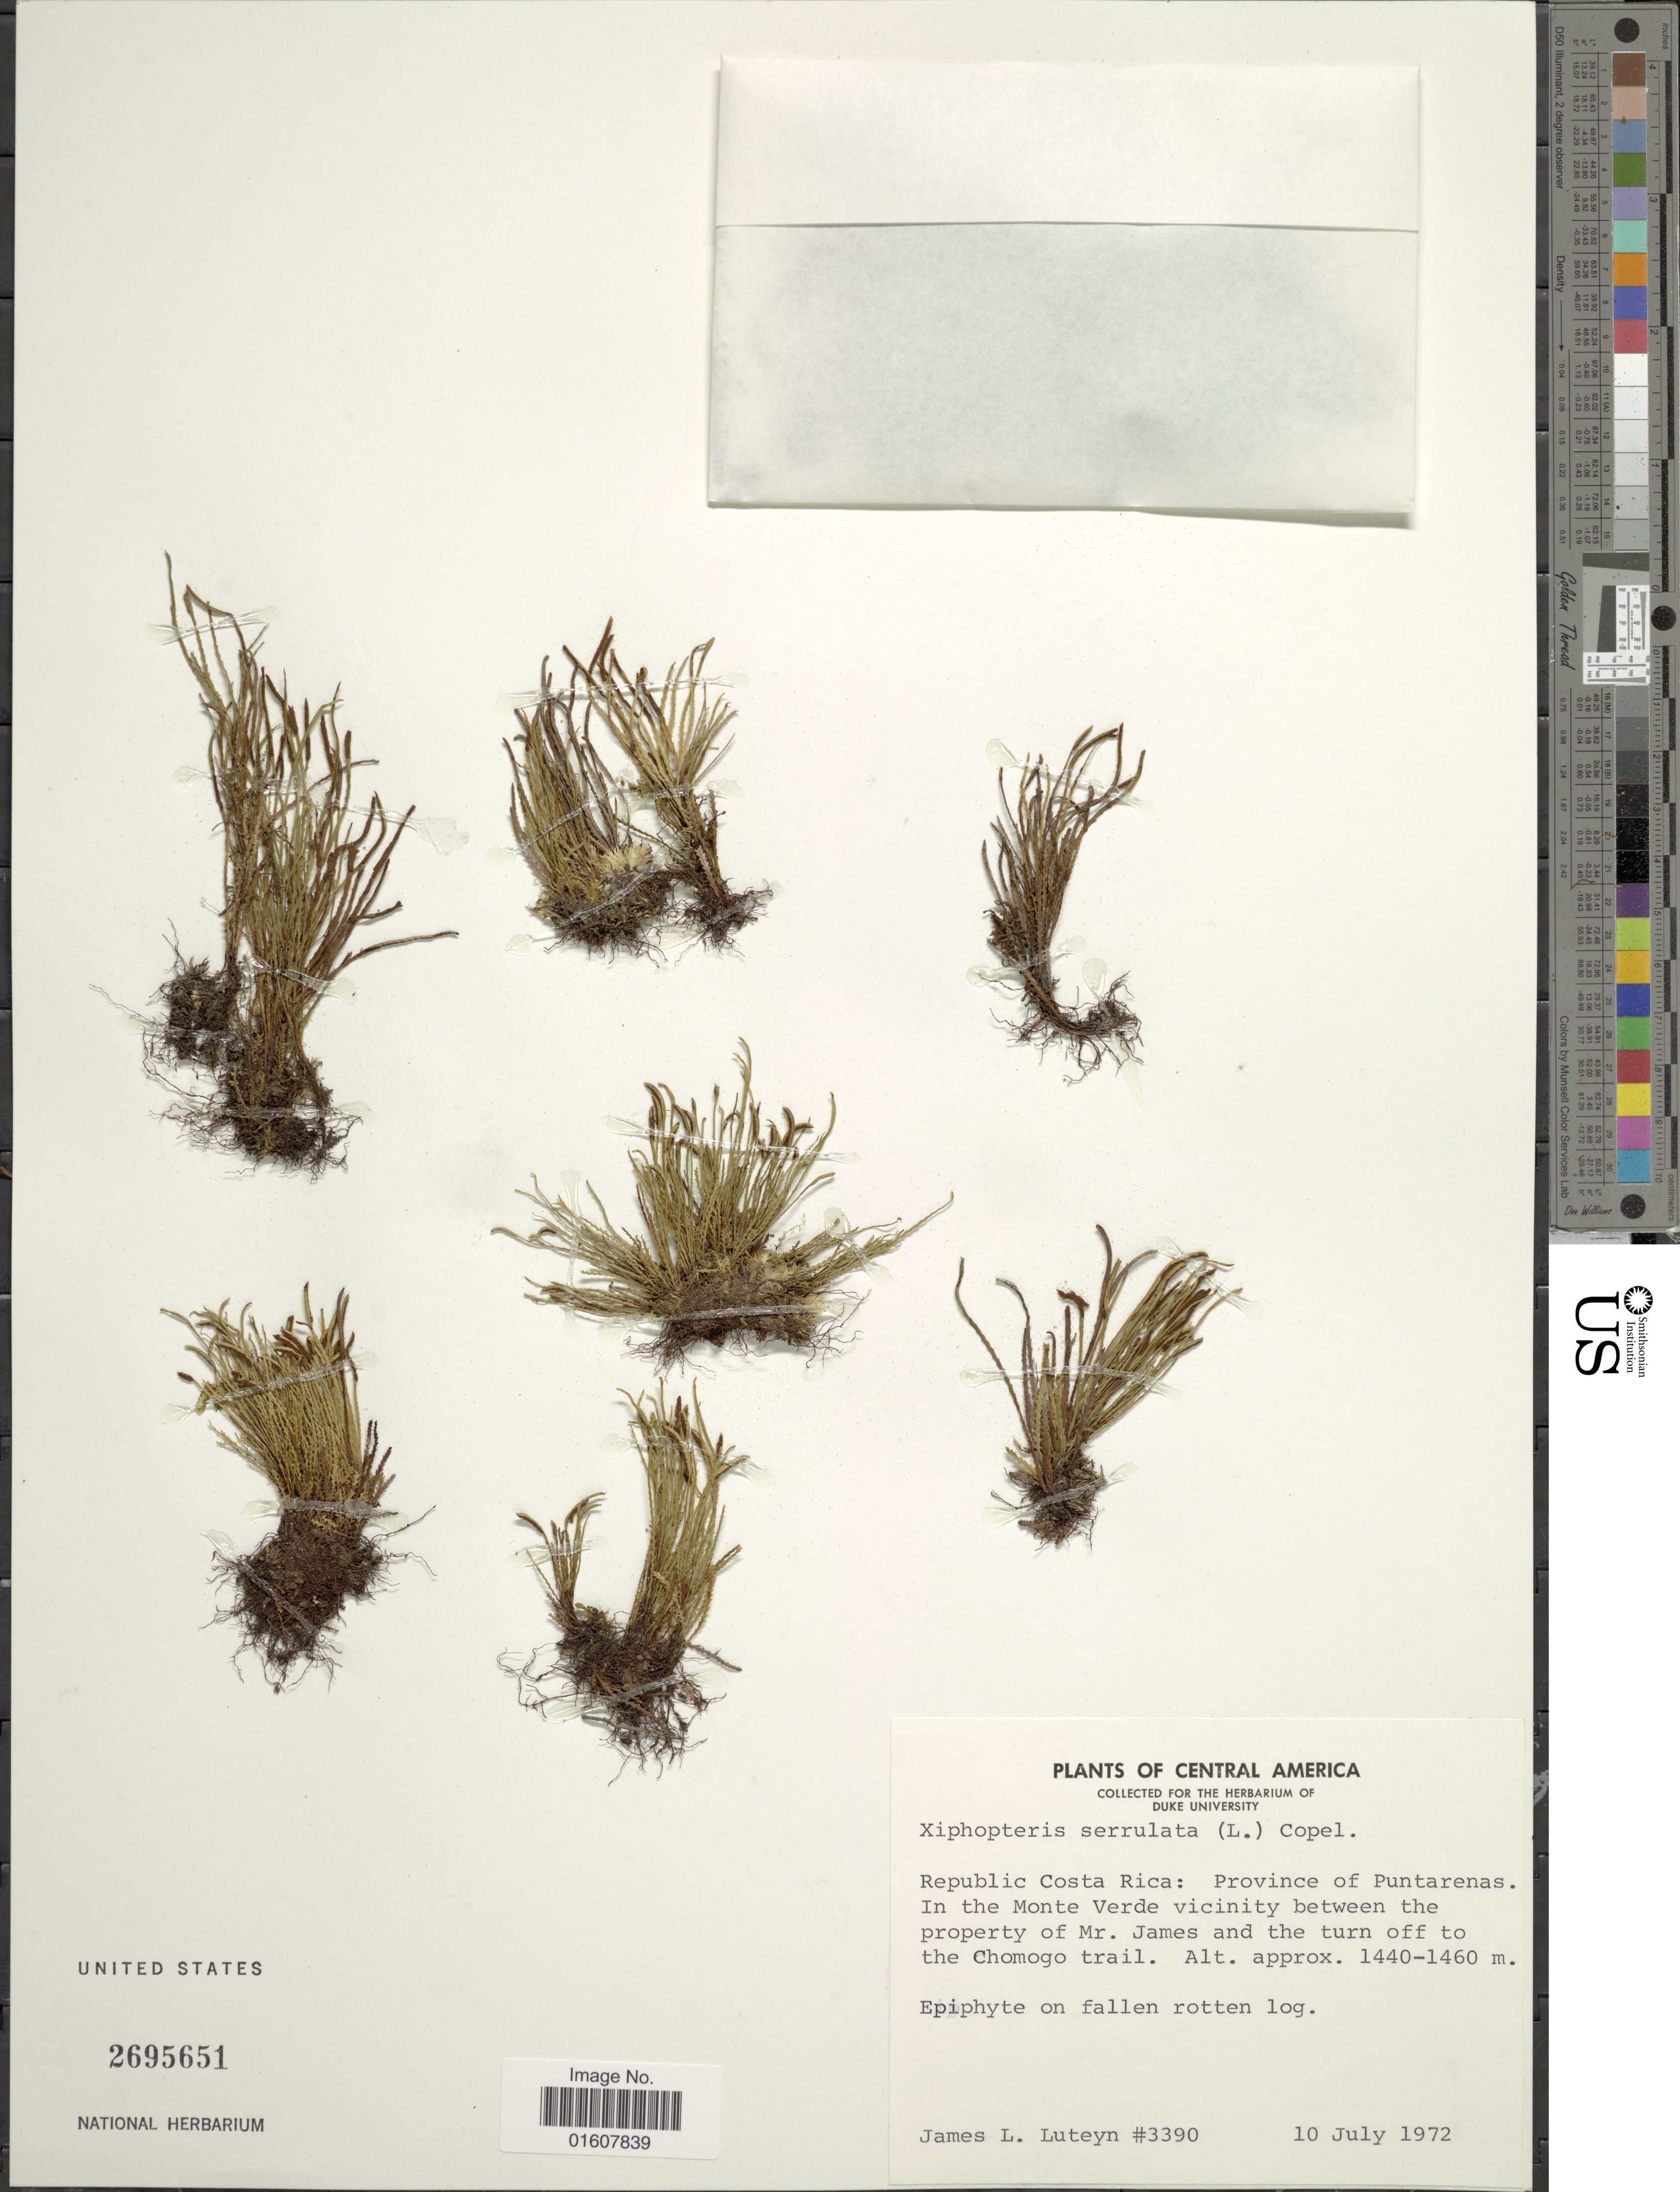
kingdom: Plantae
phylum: Tracheophyta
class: Polypodiopsida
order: Polypodiales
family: Polypodiaceae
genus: Cochlidium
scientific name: Cochlidium serrulatum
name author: (Sw.) L.E. Bishop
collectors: J. L. Luteyn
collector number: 3390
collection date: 1972-07-10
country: Costa Rica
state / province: Puntarenas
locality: In the Monte Verde vicinity between the property of Mr. James and the turn off to the Chomogo trail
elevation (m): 1440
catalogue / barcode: US 2695651